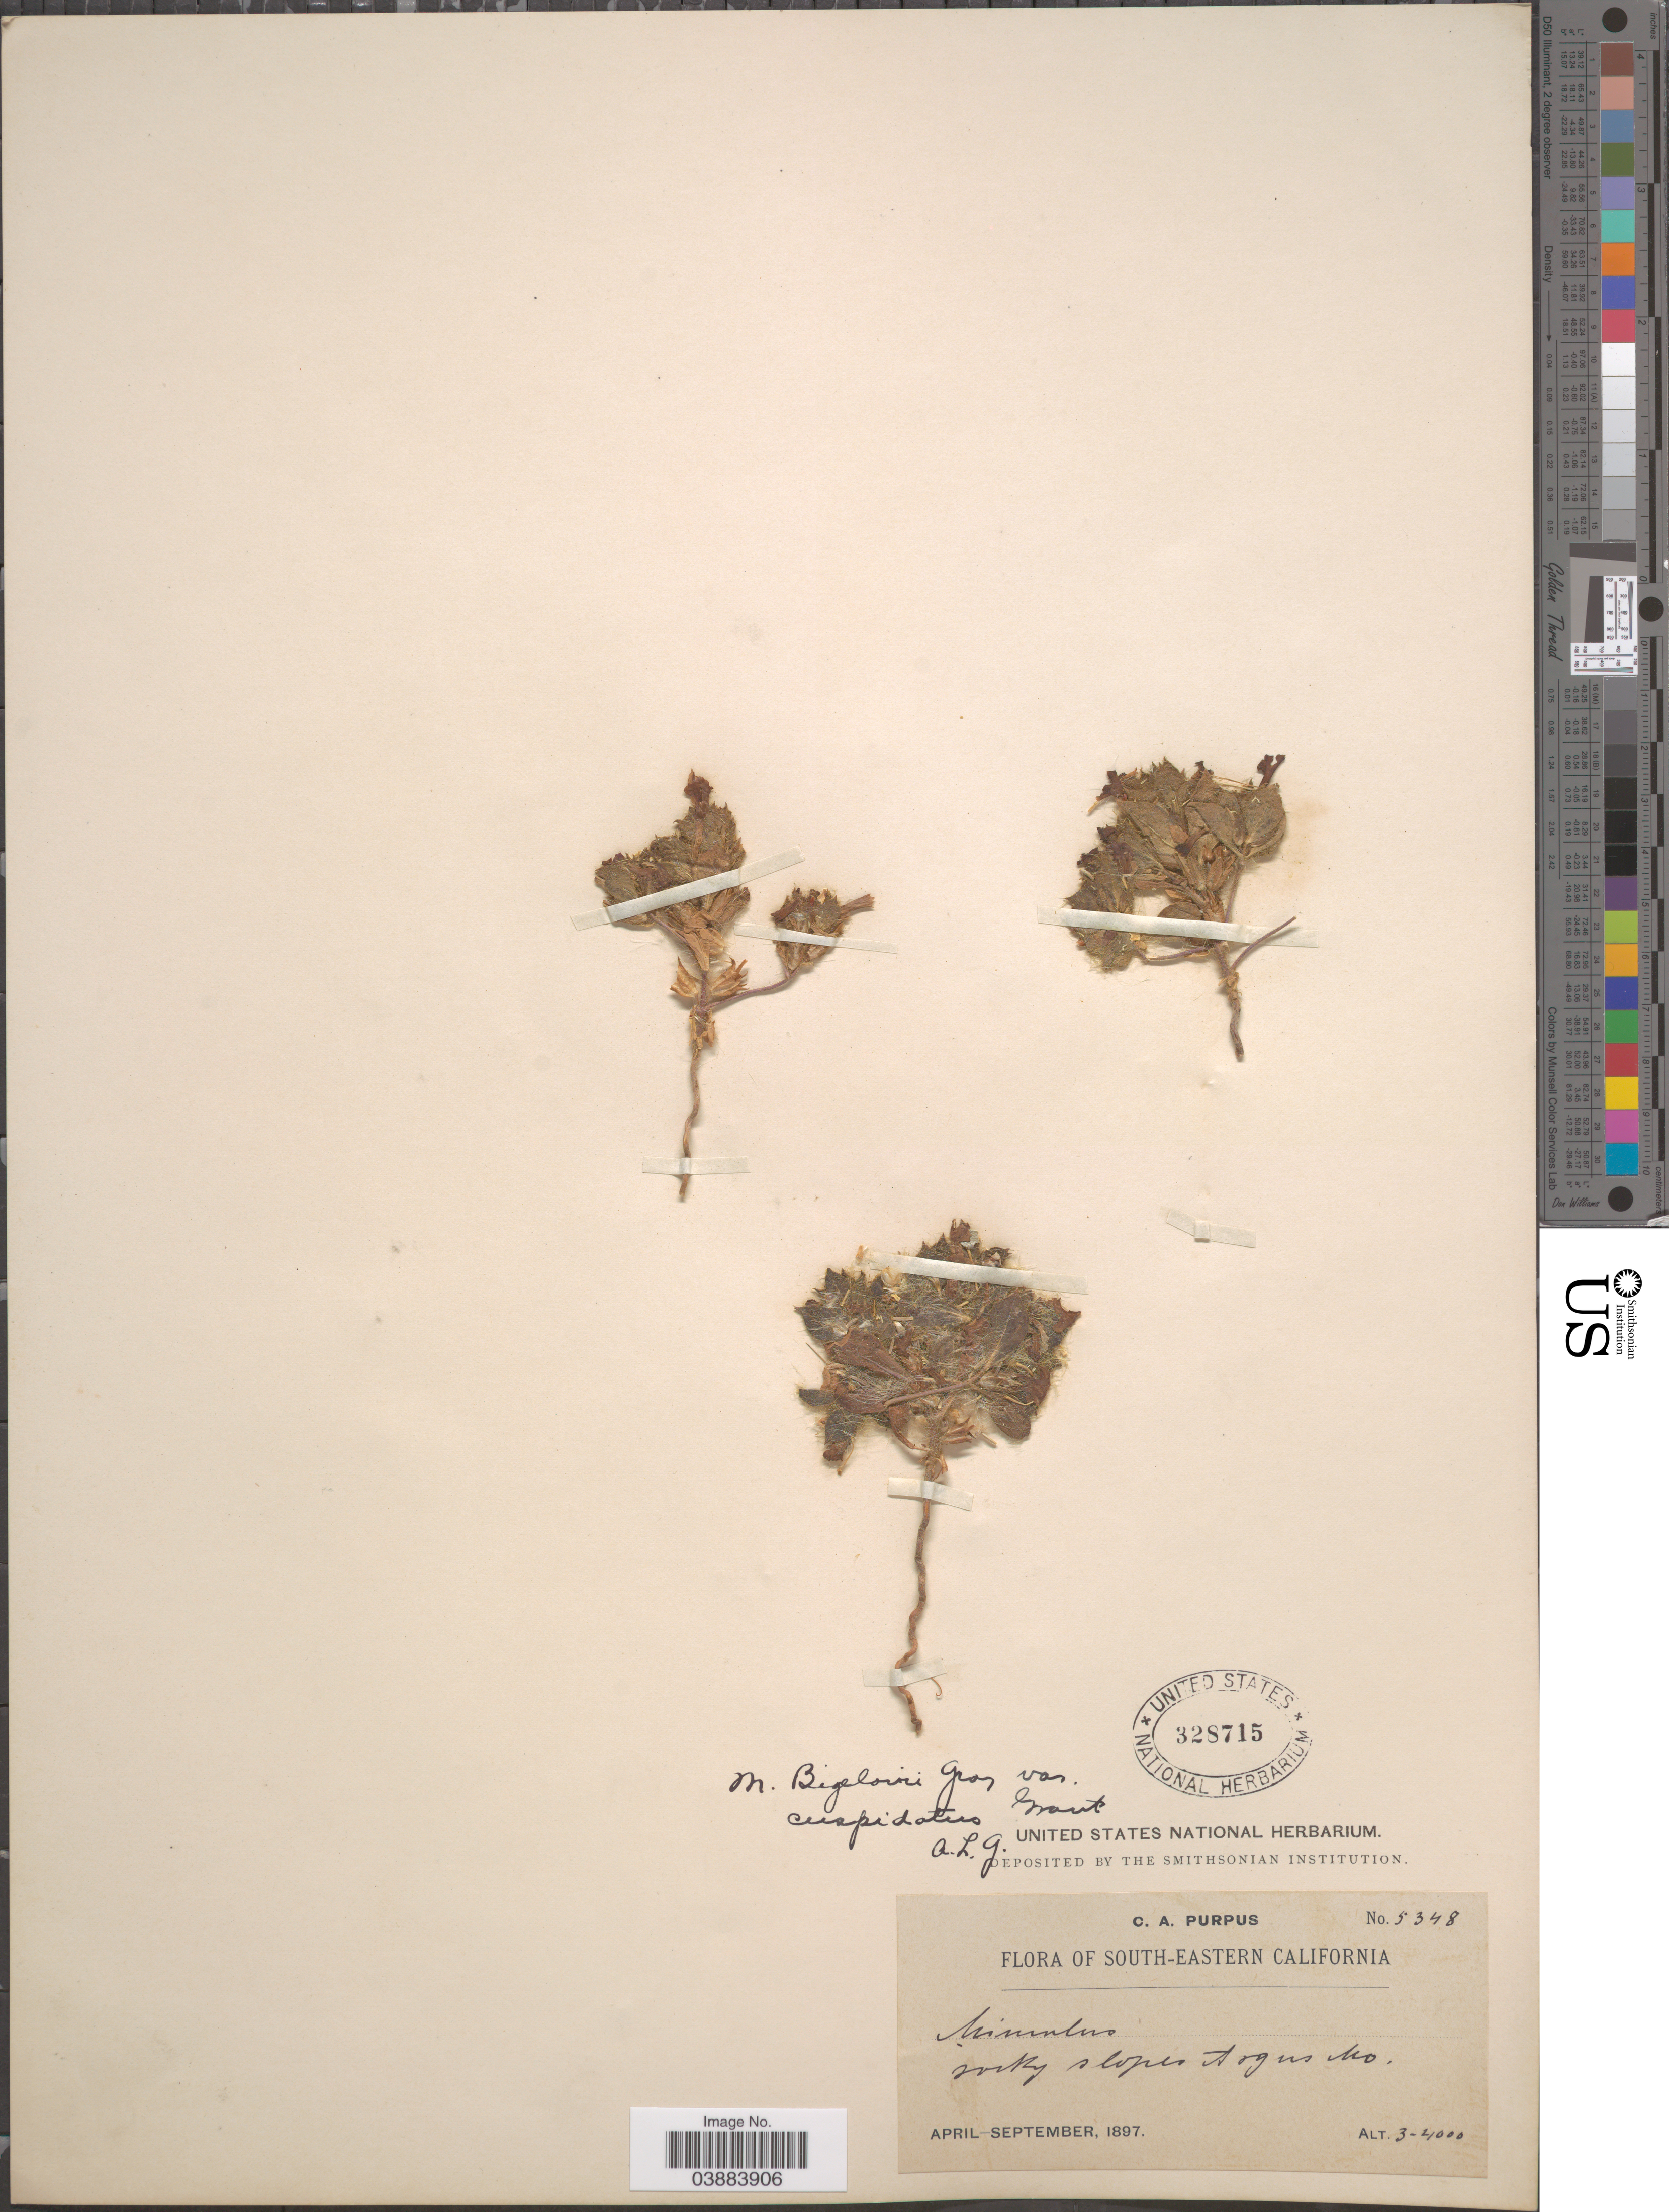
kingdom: Plantae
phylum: Tracheophyta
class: Magnoliopsida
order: Lamiales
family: Phrymaceae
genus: Eunanus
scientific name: Eunanus bigelovii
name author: A. Gray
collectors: C. A. Purpus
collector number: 5348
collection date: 1897-04/1897-09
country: United States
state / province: California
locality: South-eastern California. Rocky slopes Argus Mo.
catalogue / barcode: US 328715